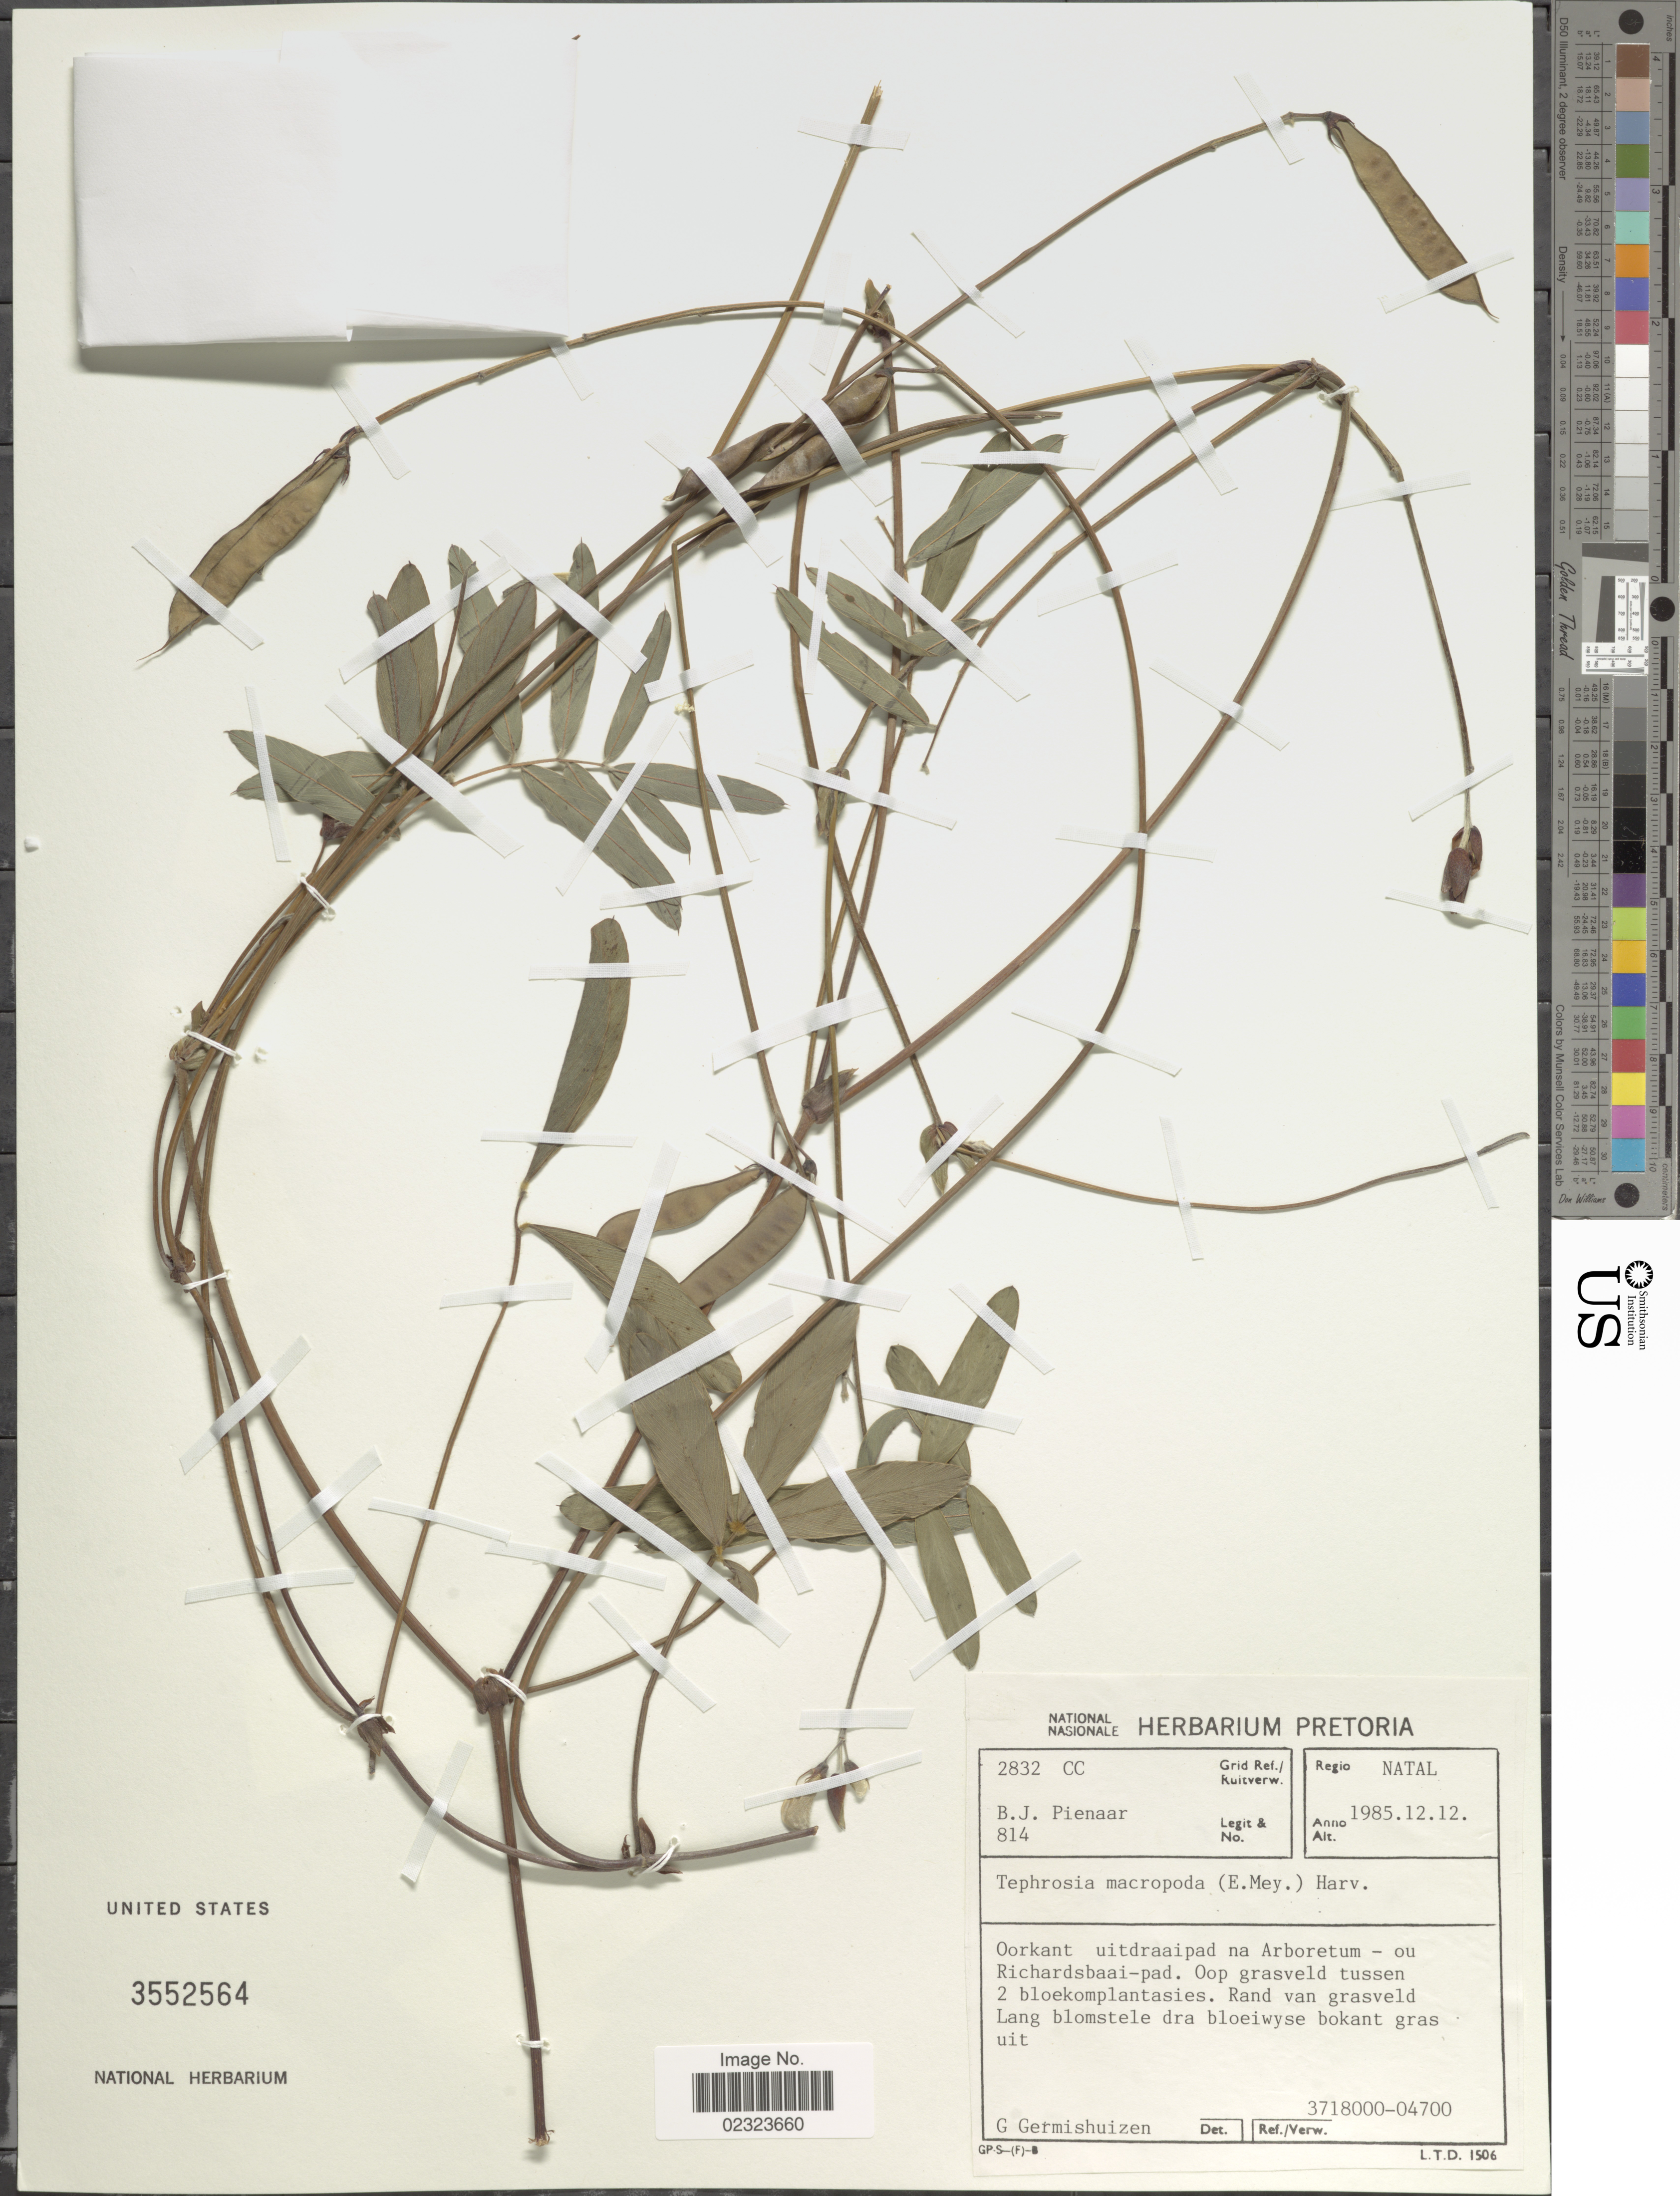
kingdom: Plantae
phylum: Tracheophyta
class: Magnoliopsida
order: Fabales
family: Fabaceae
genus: Tephrosia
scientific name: Tephrosia macropoda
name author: (E. Mey.) Harv.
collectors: B. Pienaar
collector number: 814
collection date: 1985-12-12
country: South Africa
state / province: KwaZulu-Natal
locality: Natal, Oorkant uitdraaipad na Arbotum-ou Richardsbaai-pad, oop grasveld tussen 2 bloemkoplantasies.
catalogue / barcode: US 3552564